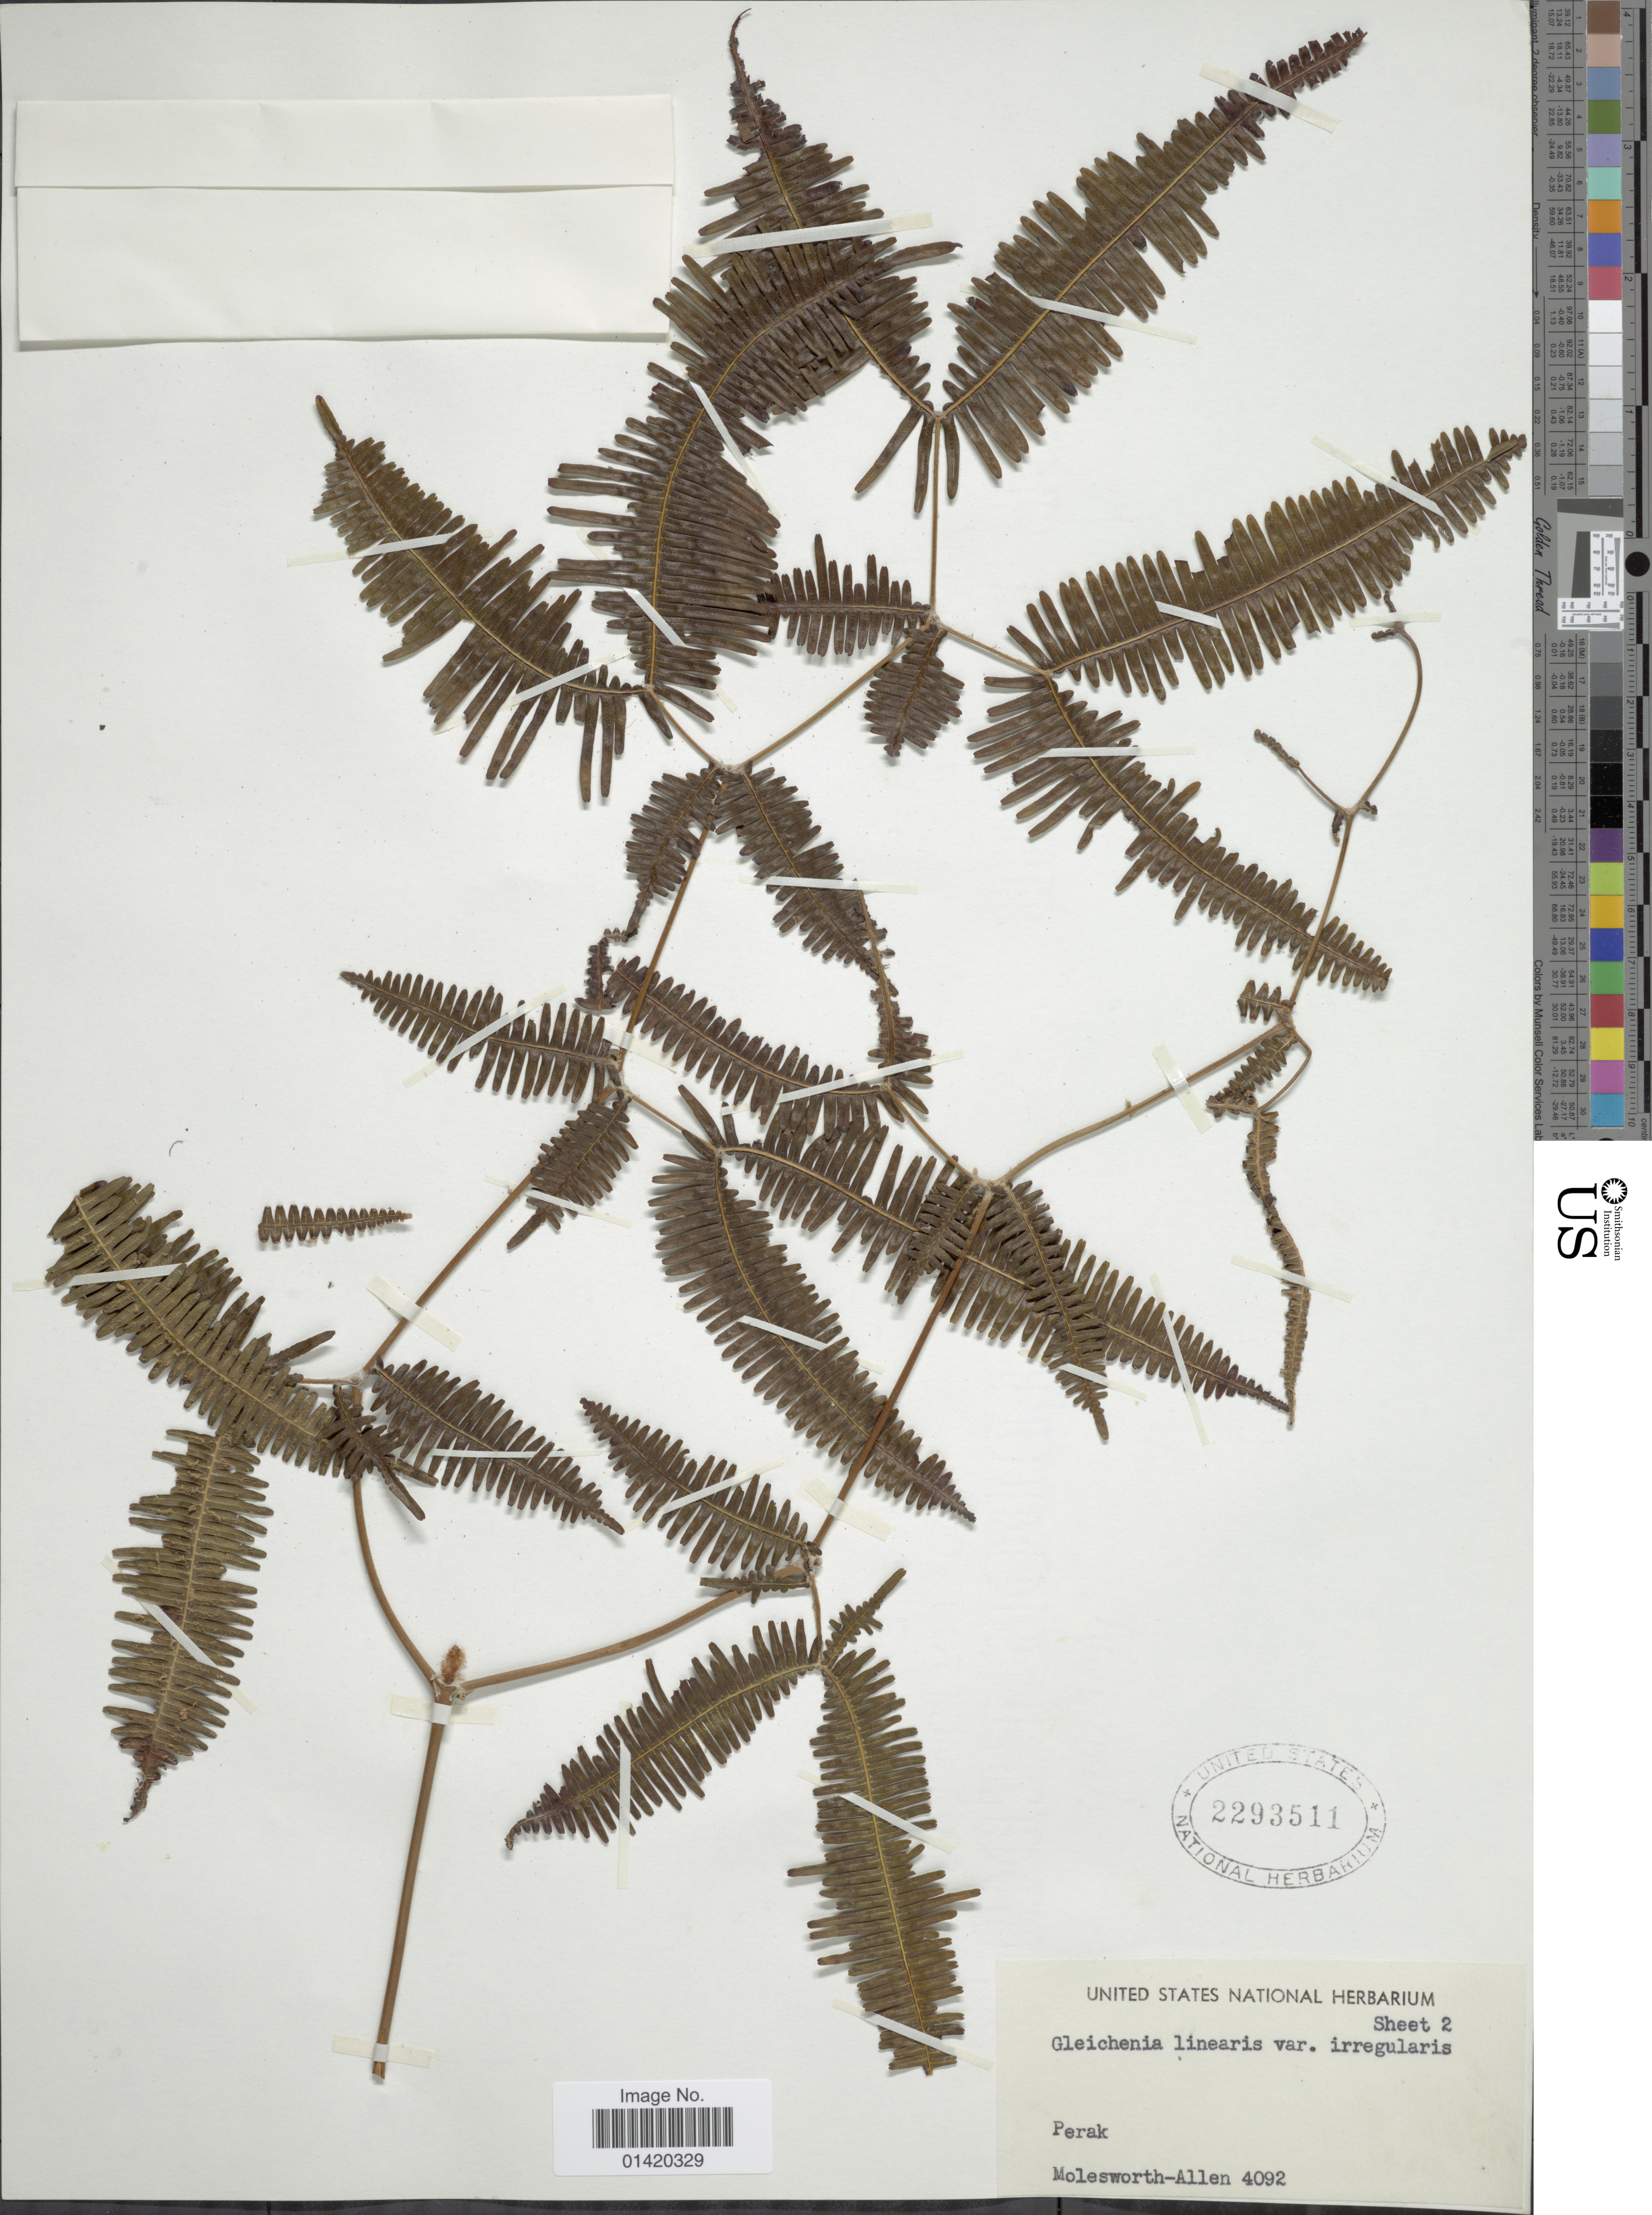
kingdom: Plantae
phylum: Tracheophyta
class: Polypodiopsida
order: Gleicheniales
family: Gleicheniaceae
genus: Dicranopteris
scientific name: Dicranopteris linearis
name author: (Burm. f.) Underw.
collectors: B. E. G. Molesworth-Allen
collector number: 4092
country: Malaysia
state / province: Perak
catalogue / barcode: US 2293511